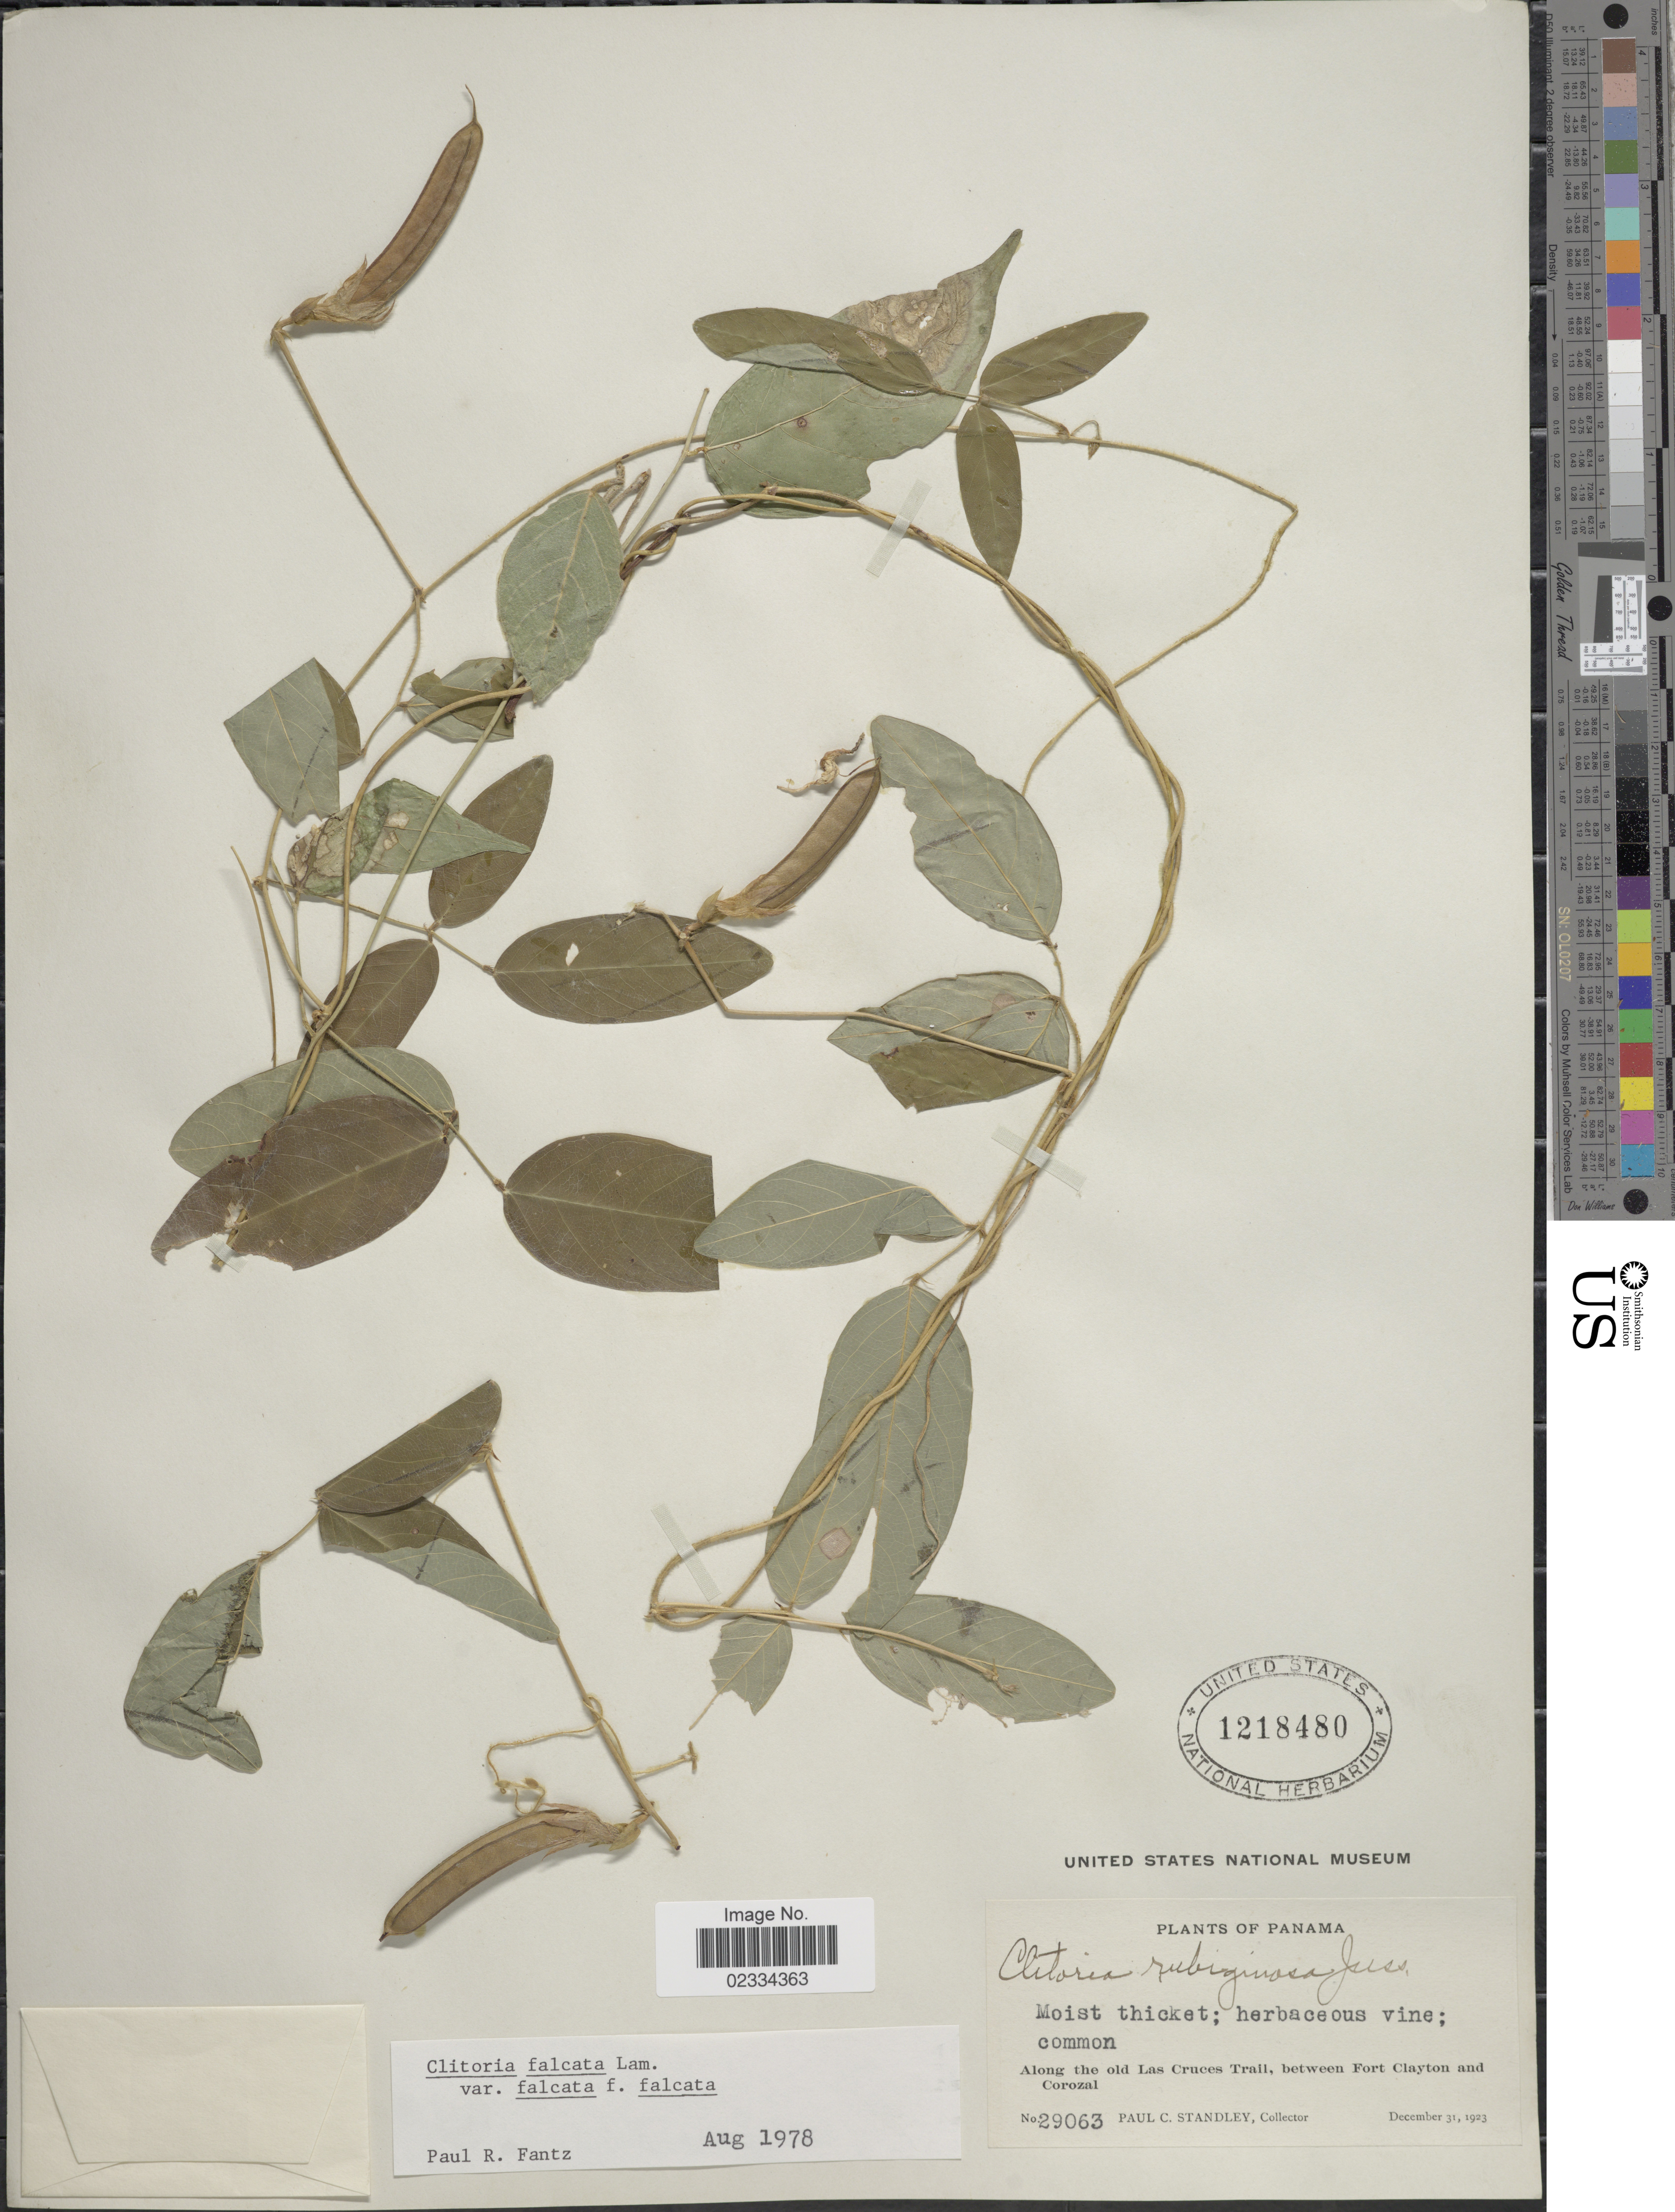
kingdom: Plantae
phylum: Tracheophyta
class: Magnoliopsida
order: Fabales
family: Fabaceae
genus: Clitoria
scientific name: Clitoria falcata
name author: Lam.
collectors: P. C. Standley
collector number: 29063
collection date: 1923-12-31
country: Panama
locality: Along the old Las Cruces Trail, between Fort Clayton and Corozal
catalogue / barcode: US 1218480